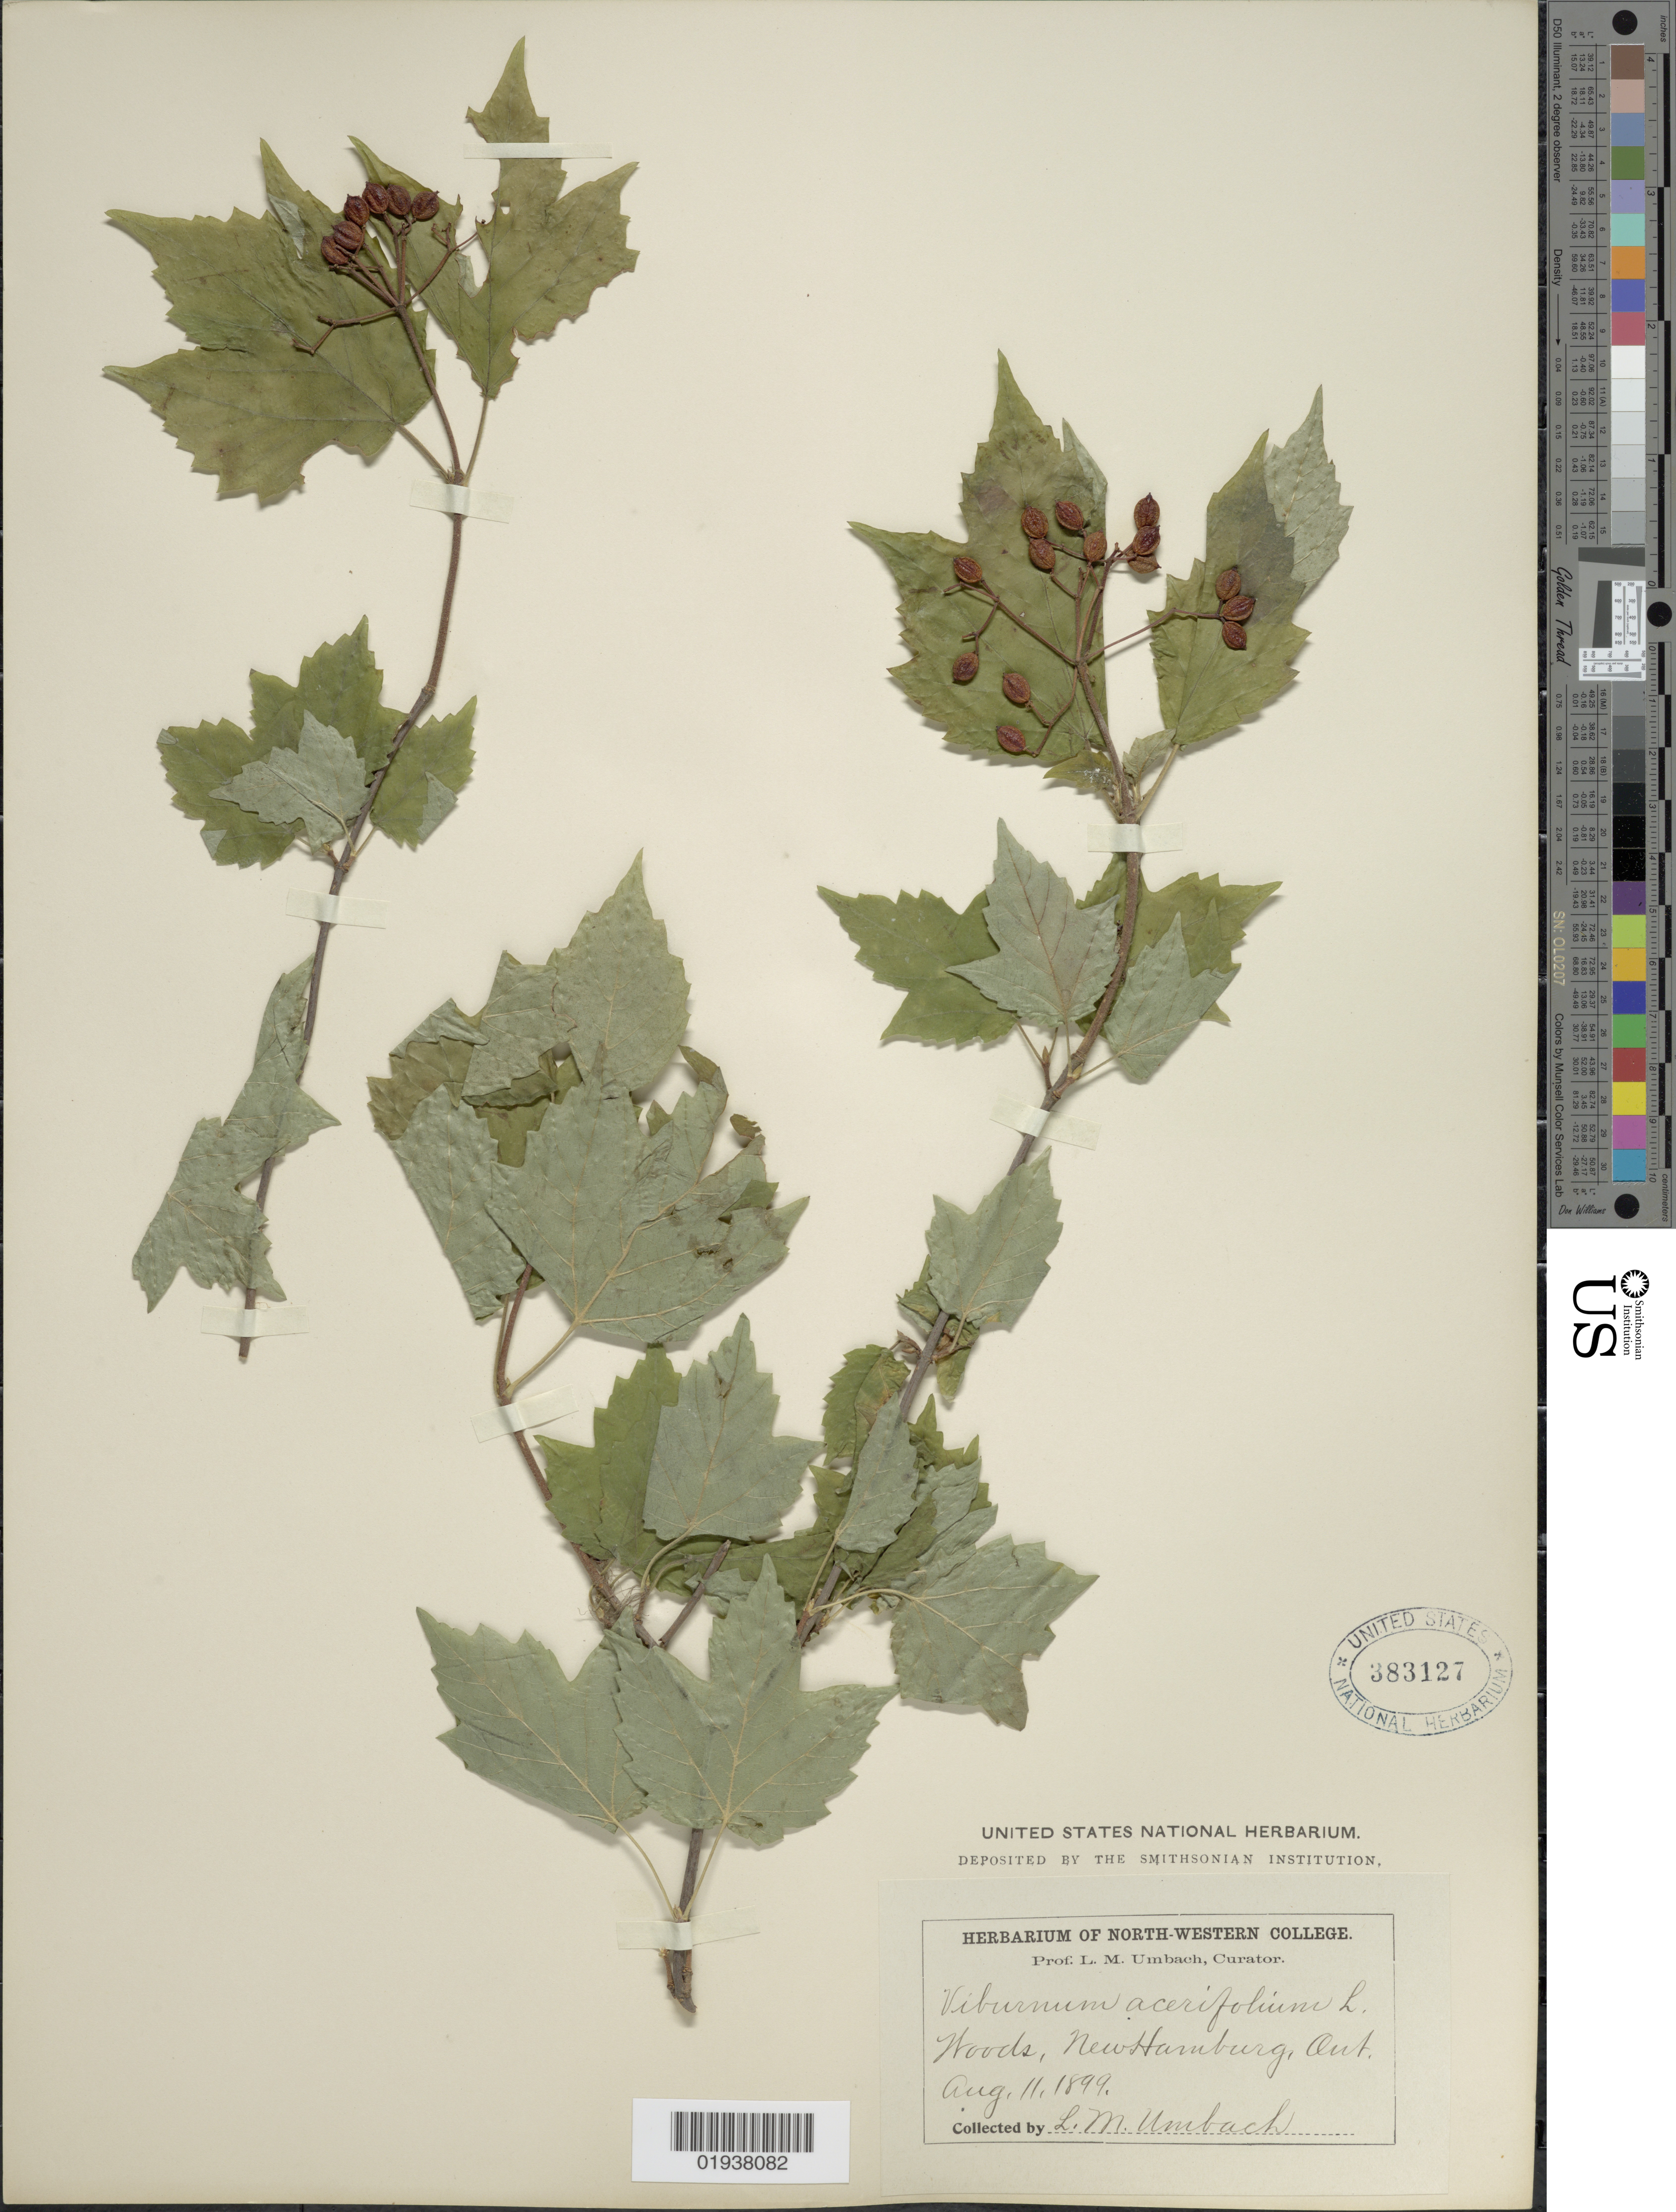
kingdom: Plantae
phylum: Tracheophyta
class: Magnoliopsida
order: Dipsacales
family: Viburnaceae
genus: Viburnum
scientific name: Viburnum acerifolium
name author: L.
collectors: L. M. Umbach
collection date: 1899-08-11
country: Canada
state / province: Ontario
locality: NewHamburg.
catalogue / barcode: US 383127